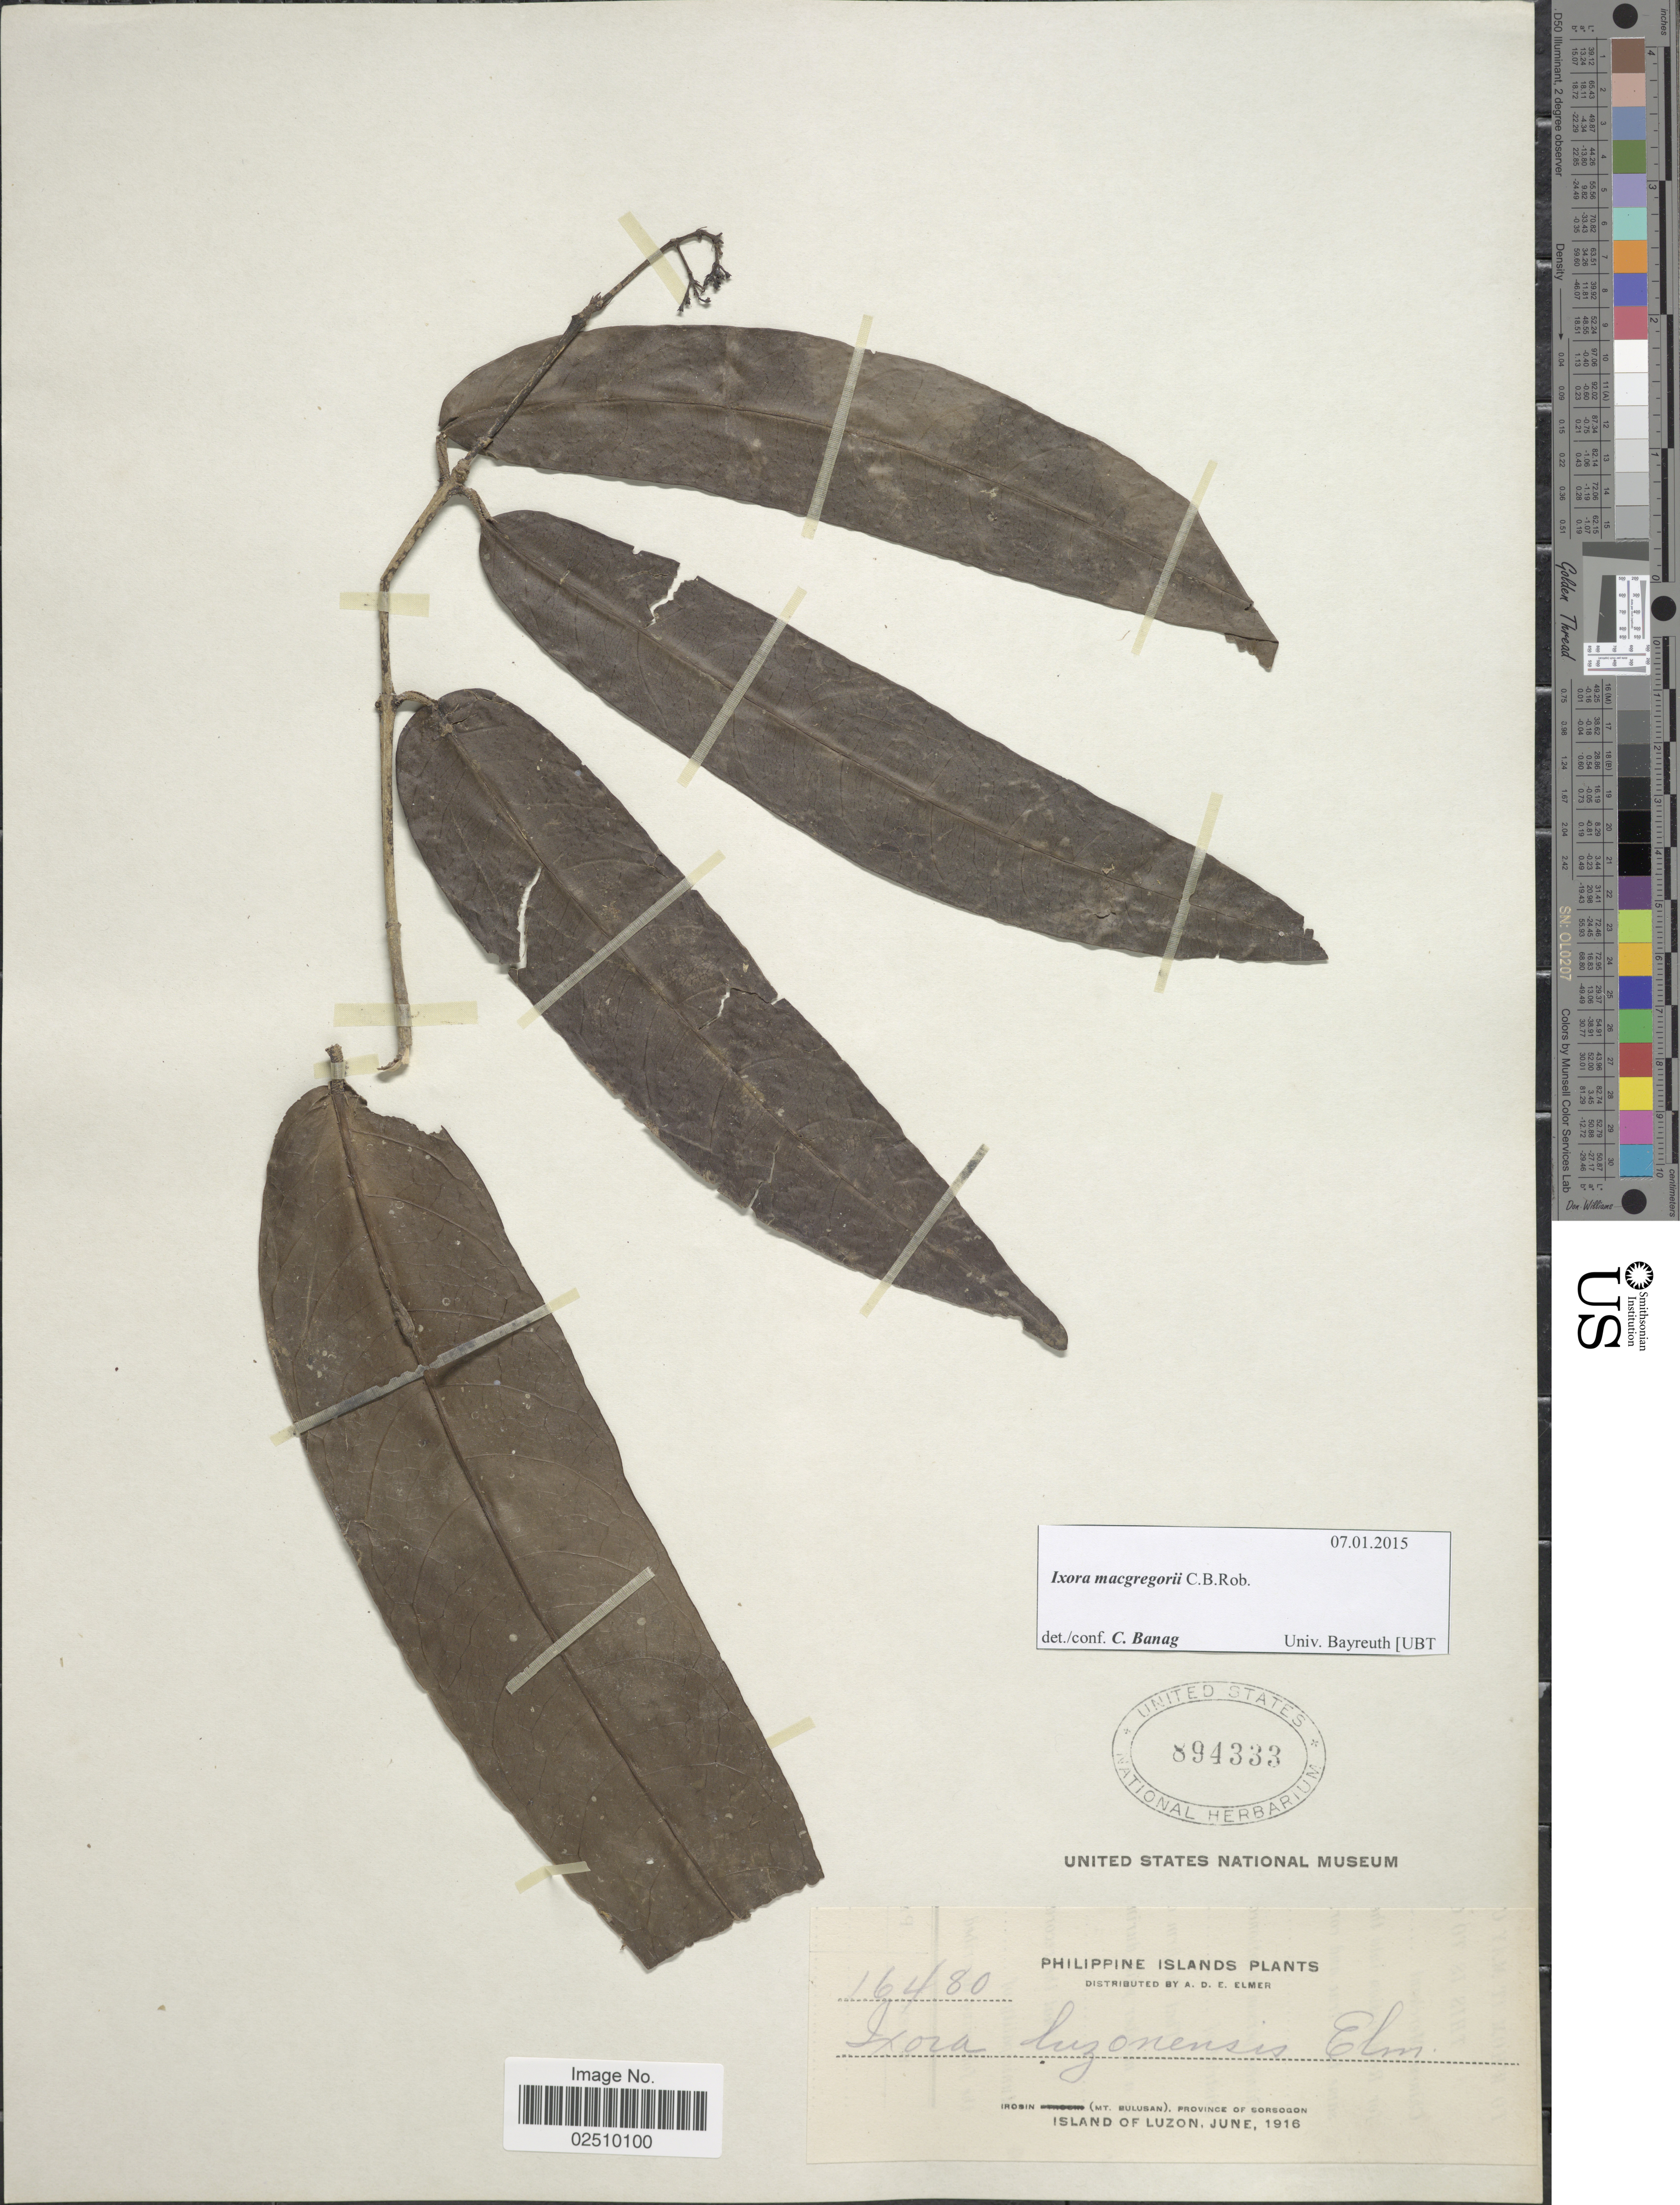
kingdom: Plantae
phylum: Tracheophyta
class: Magnoliopsida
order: Gentianales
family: Rubiaceae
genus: Ixora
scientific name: Ixora macgregorii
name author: C.B. Rob.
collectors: A. D. E. Elmer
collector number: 16480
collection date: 1916-06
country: Philippines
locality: Irosin (Mt. Bulusan) Province of Sorsogon. Island of Luzon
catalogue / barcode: US 894333